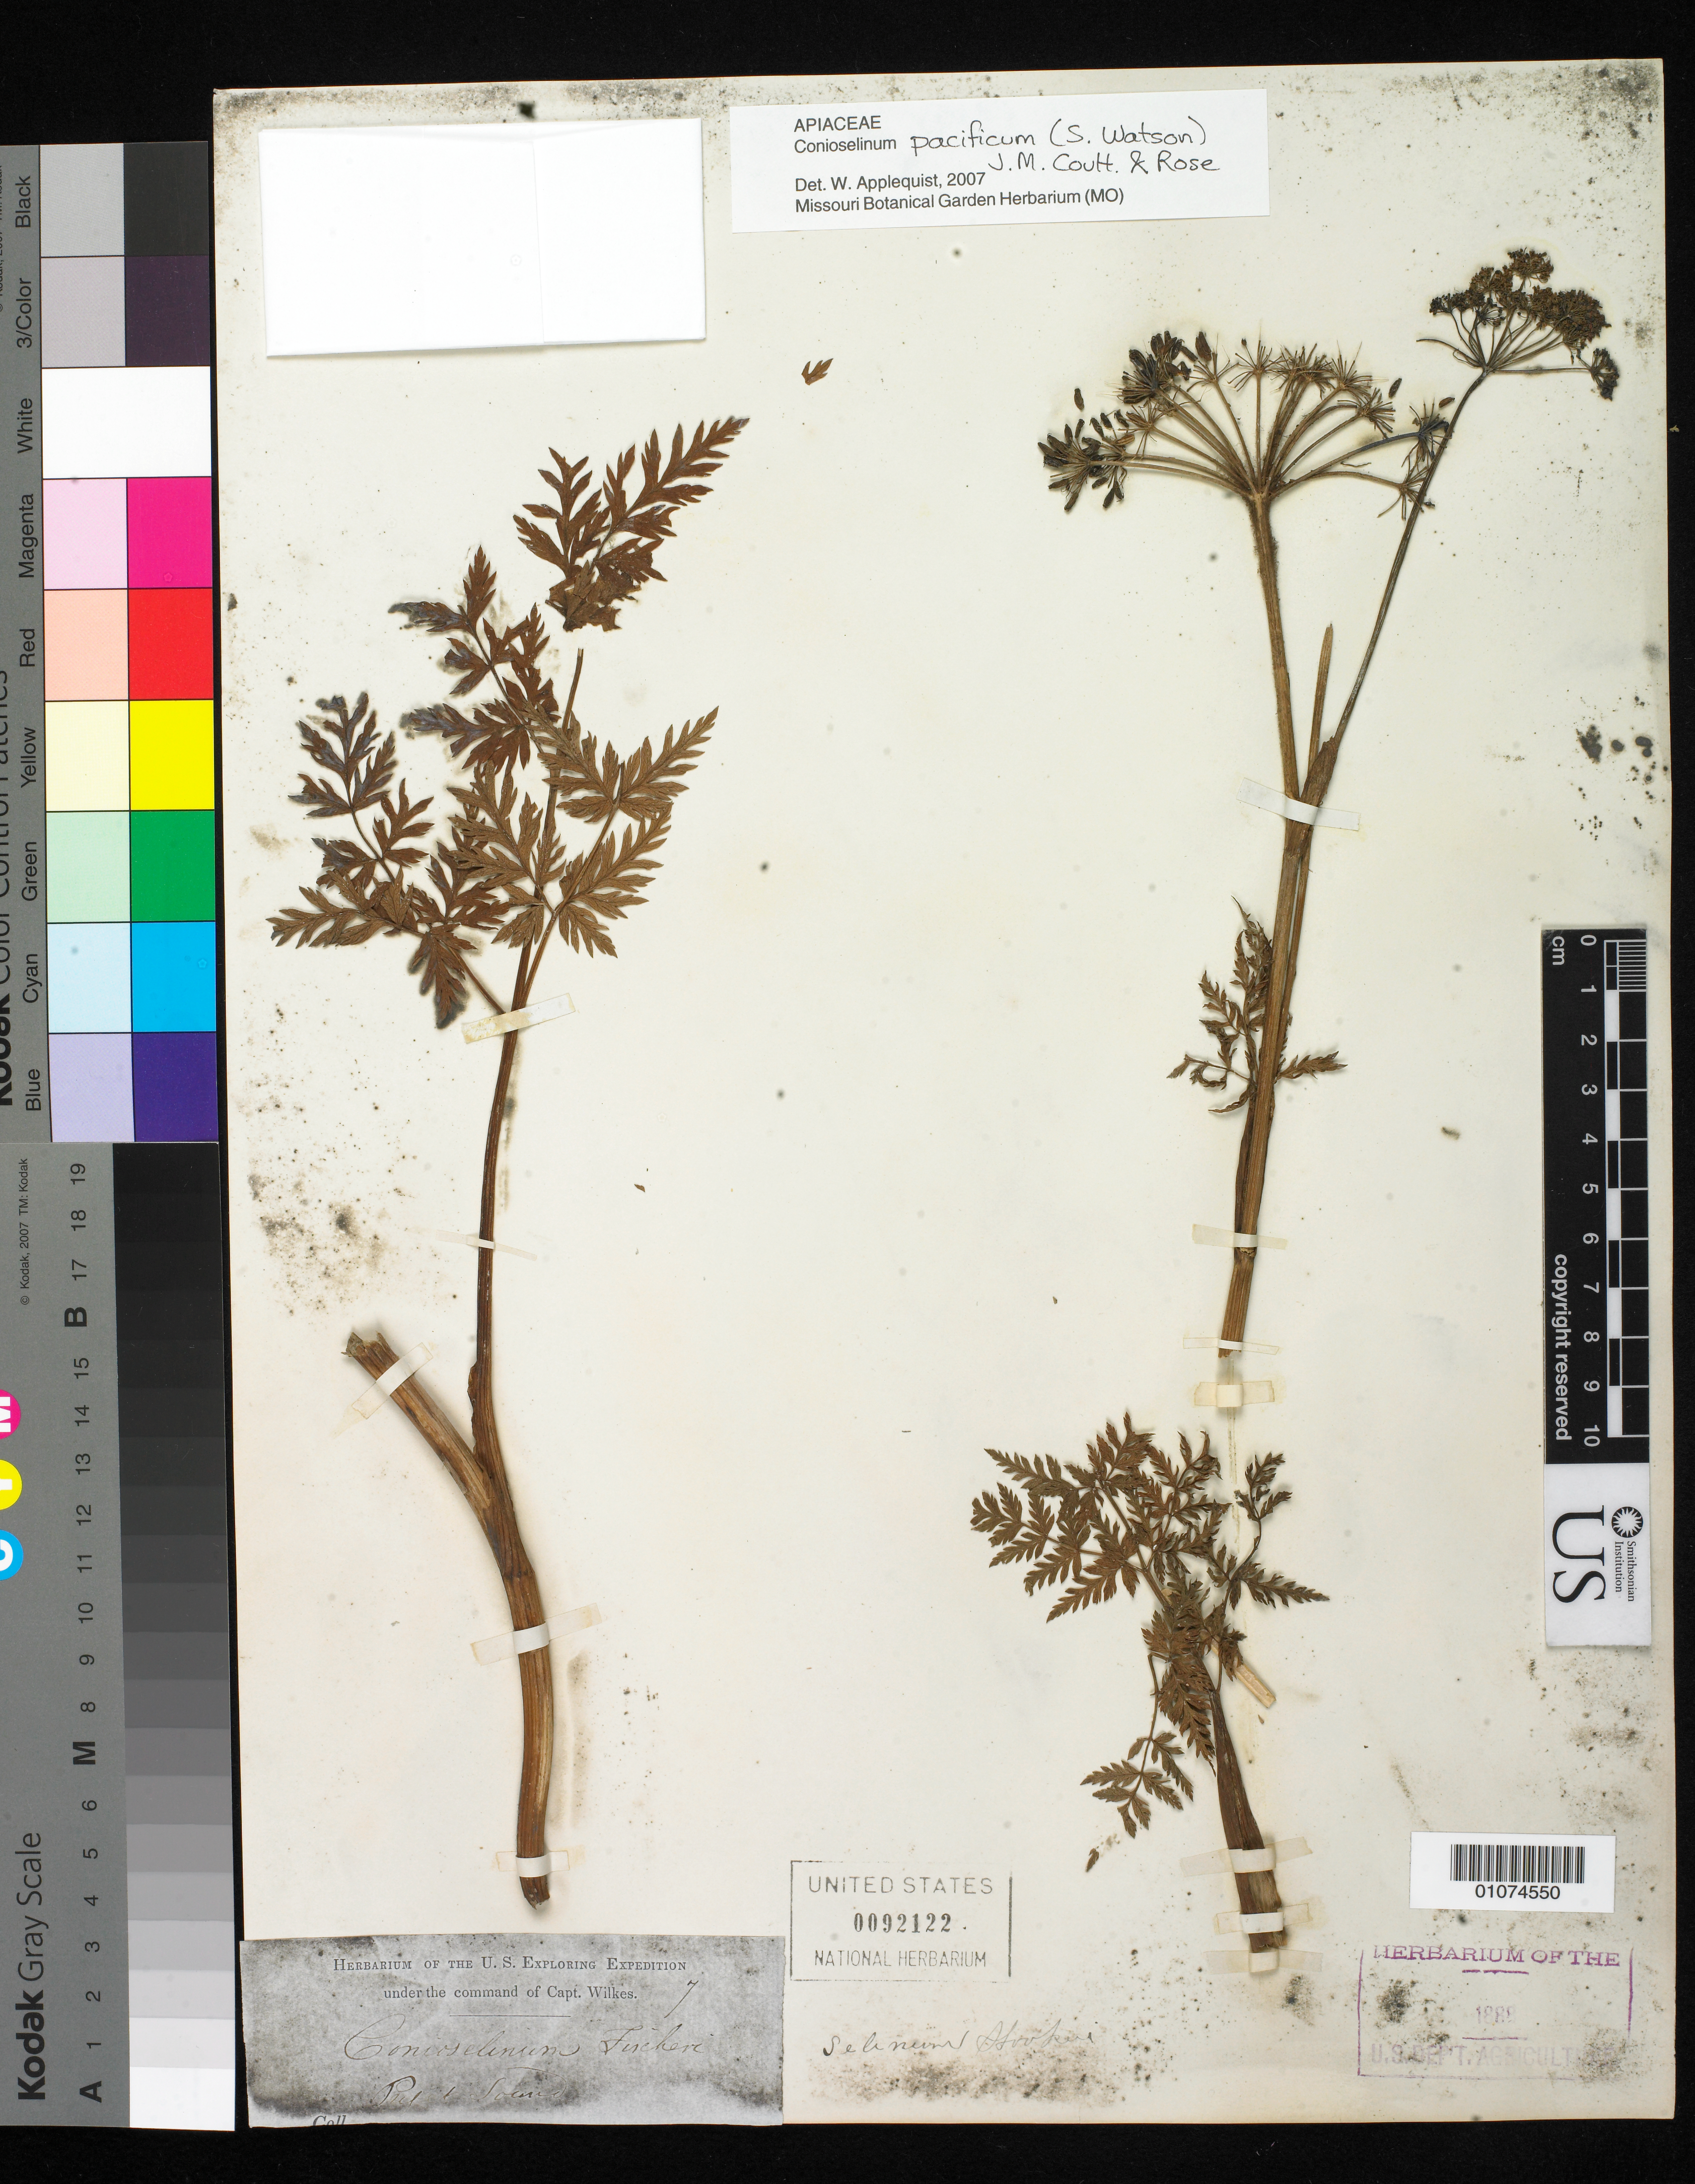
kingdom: Plantae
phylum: Tracheophyta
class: Magnoliopsida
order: Apiales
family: Apiaceae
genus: Conioselinum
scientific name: Conioselinum fischeri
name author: Wimm. & Grab.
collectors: Wilkes Explor. Exped.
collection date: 1838/1842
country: United States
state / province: Oregon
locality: Puget Sound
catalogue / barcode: US 92122